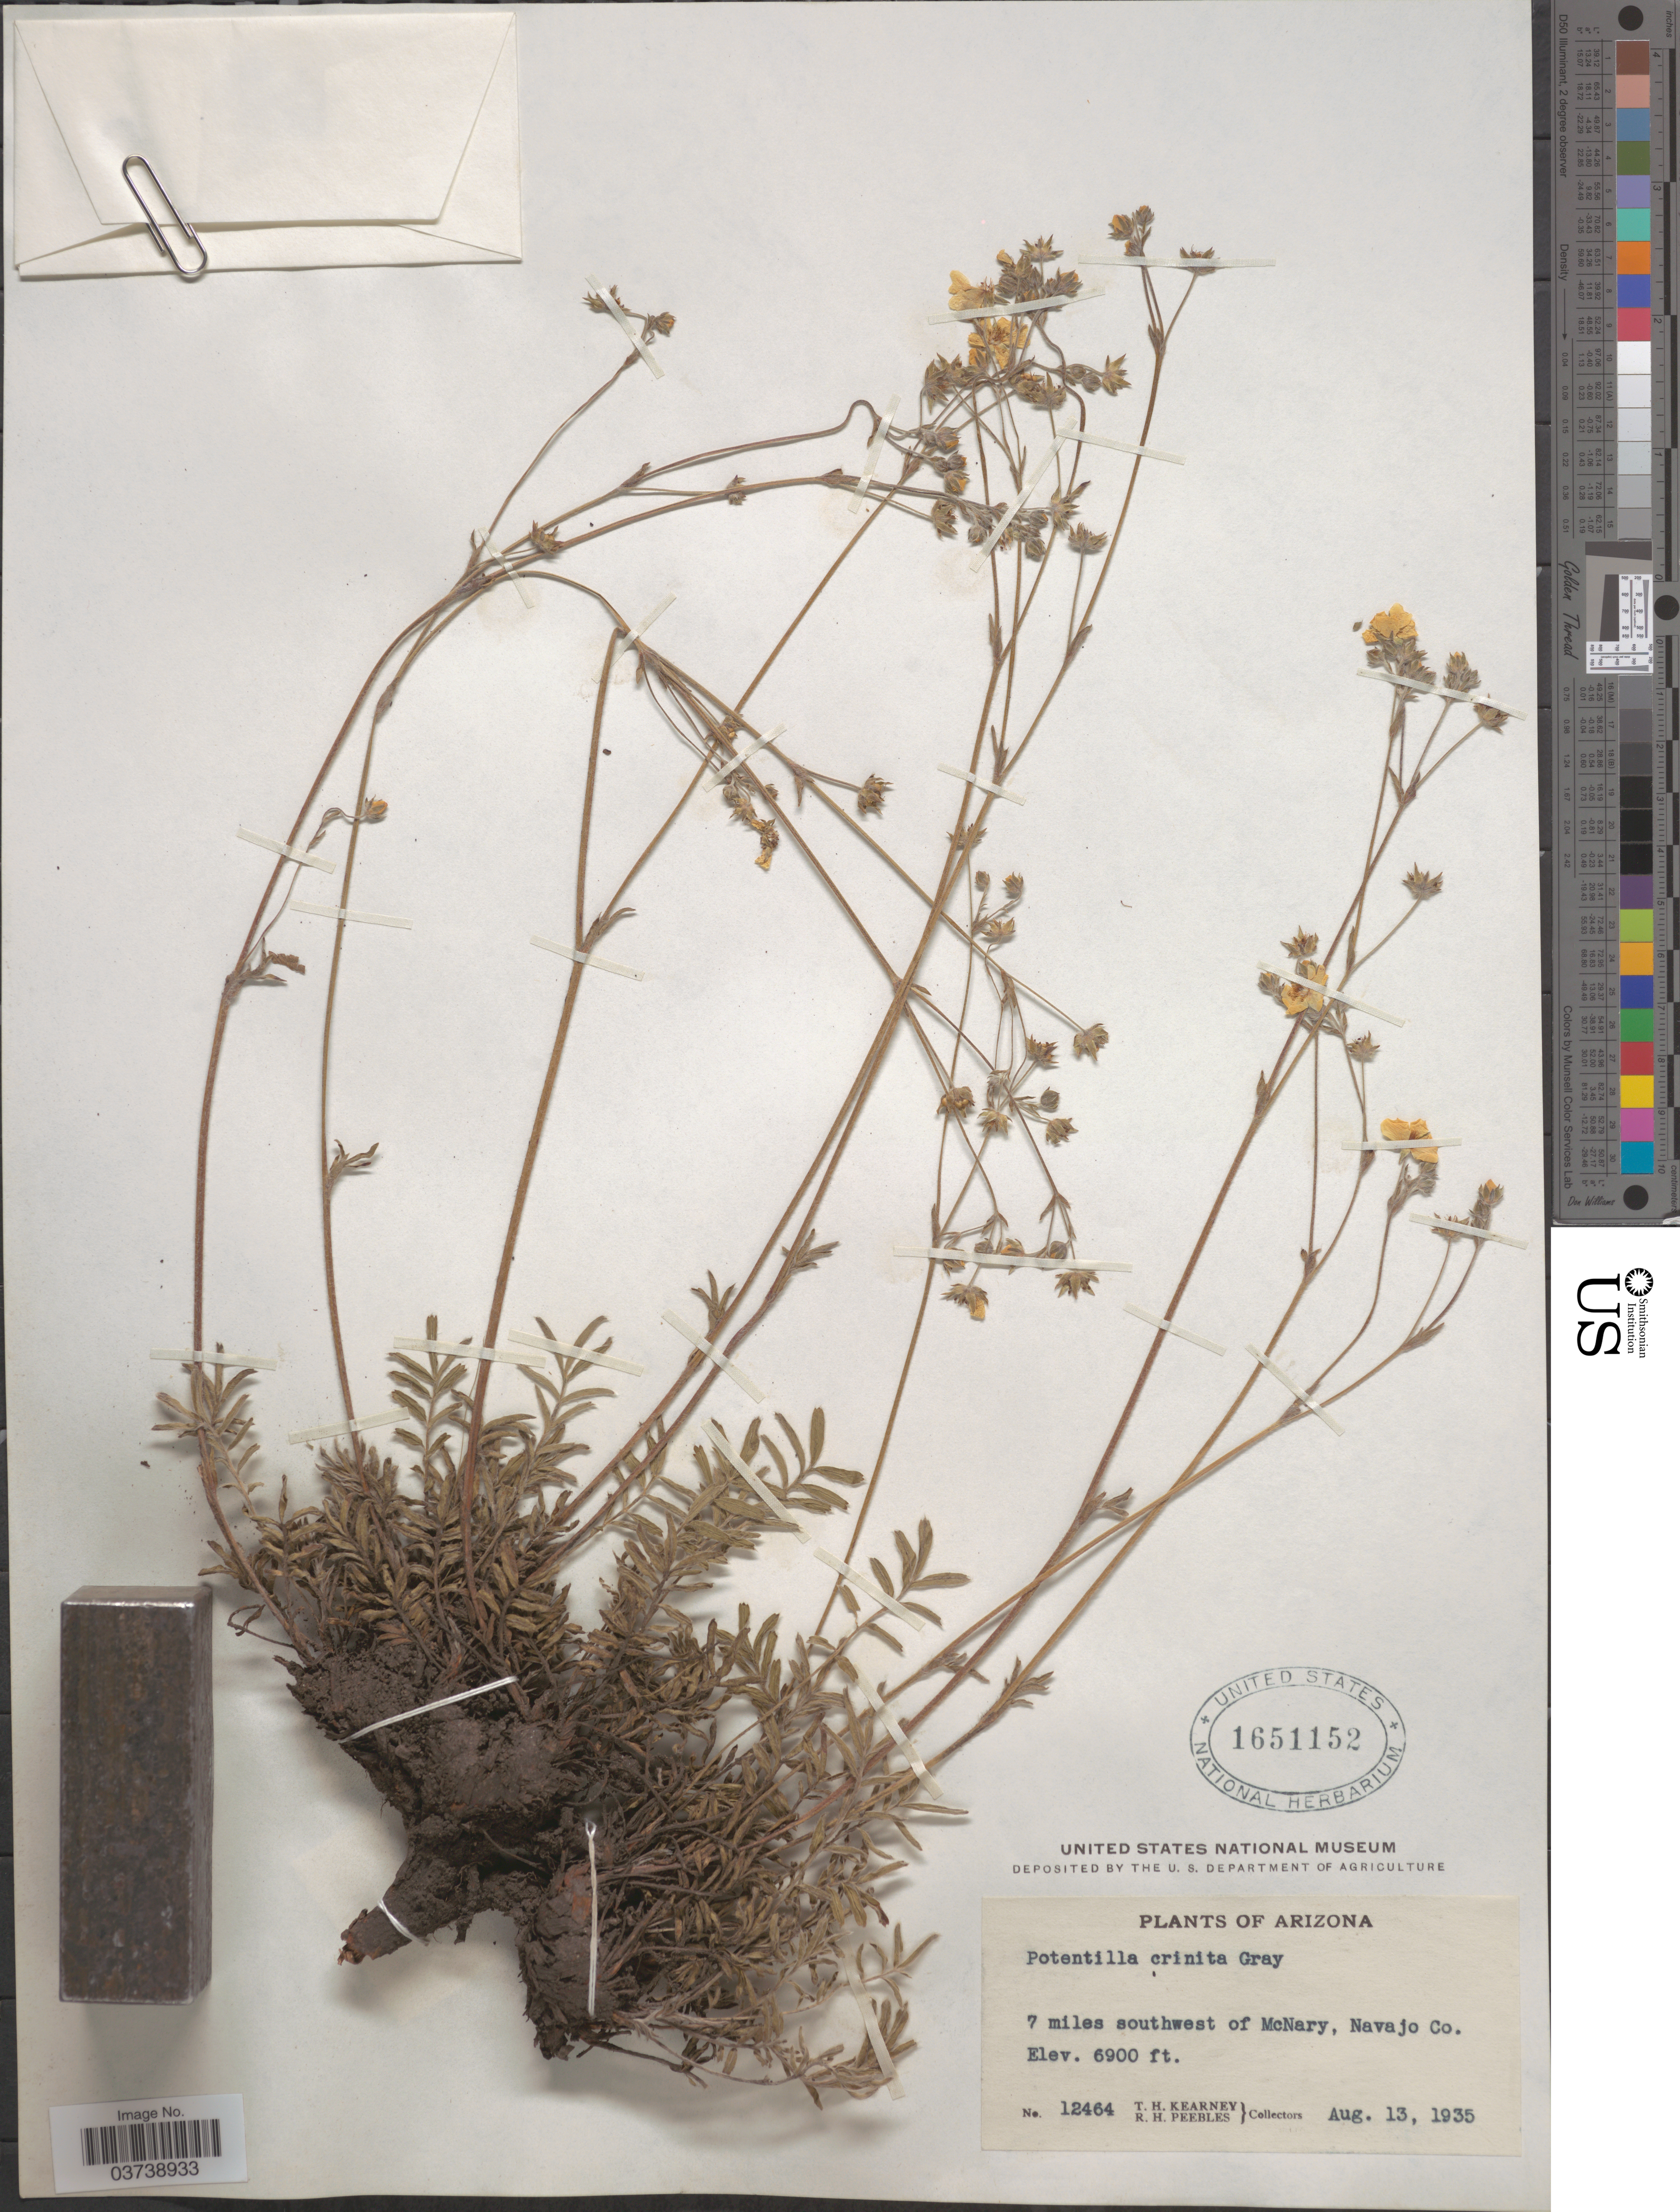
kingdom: Plantae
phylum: Tracheophyta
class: Magnoliopsida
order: Rosales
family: Rosaceae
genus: Potentilla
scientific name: Potentilla crinita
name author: A. Gray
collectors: T. H. Kearney & R. H. Peebles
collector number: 12464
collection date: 1935-08-13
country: United States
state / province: Arizona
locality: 7 miles southwest of McNary, Navajo Co.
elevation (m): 2103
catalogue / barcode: US 1651152